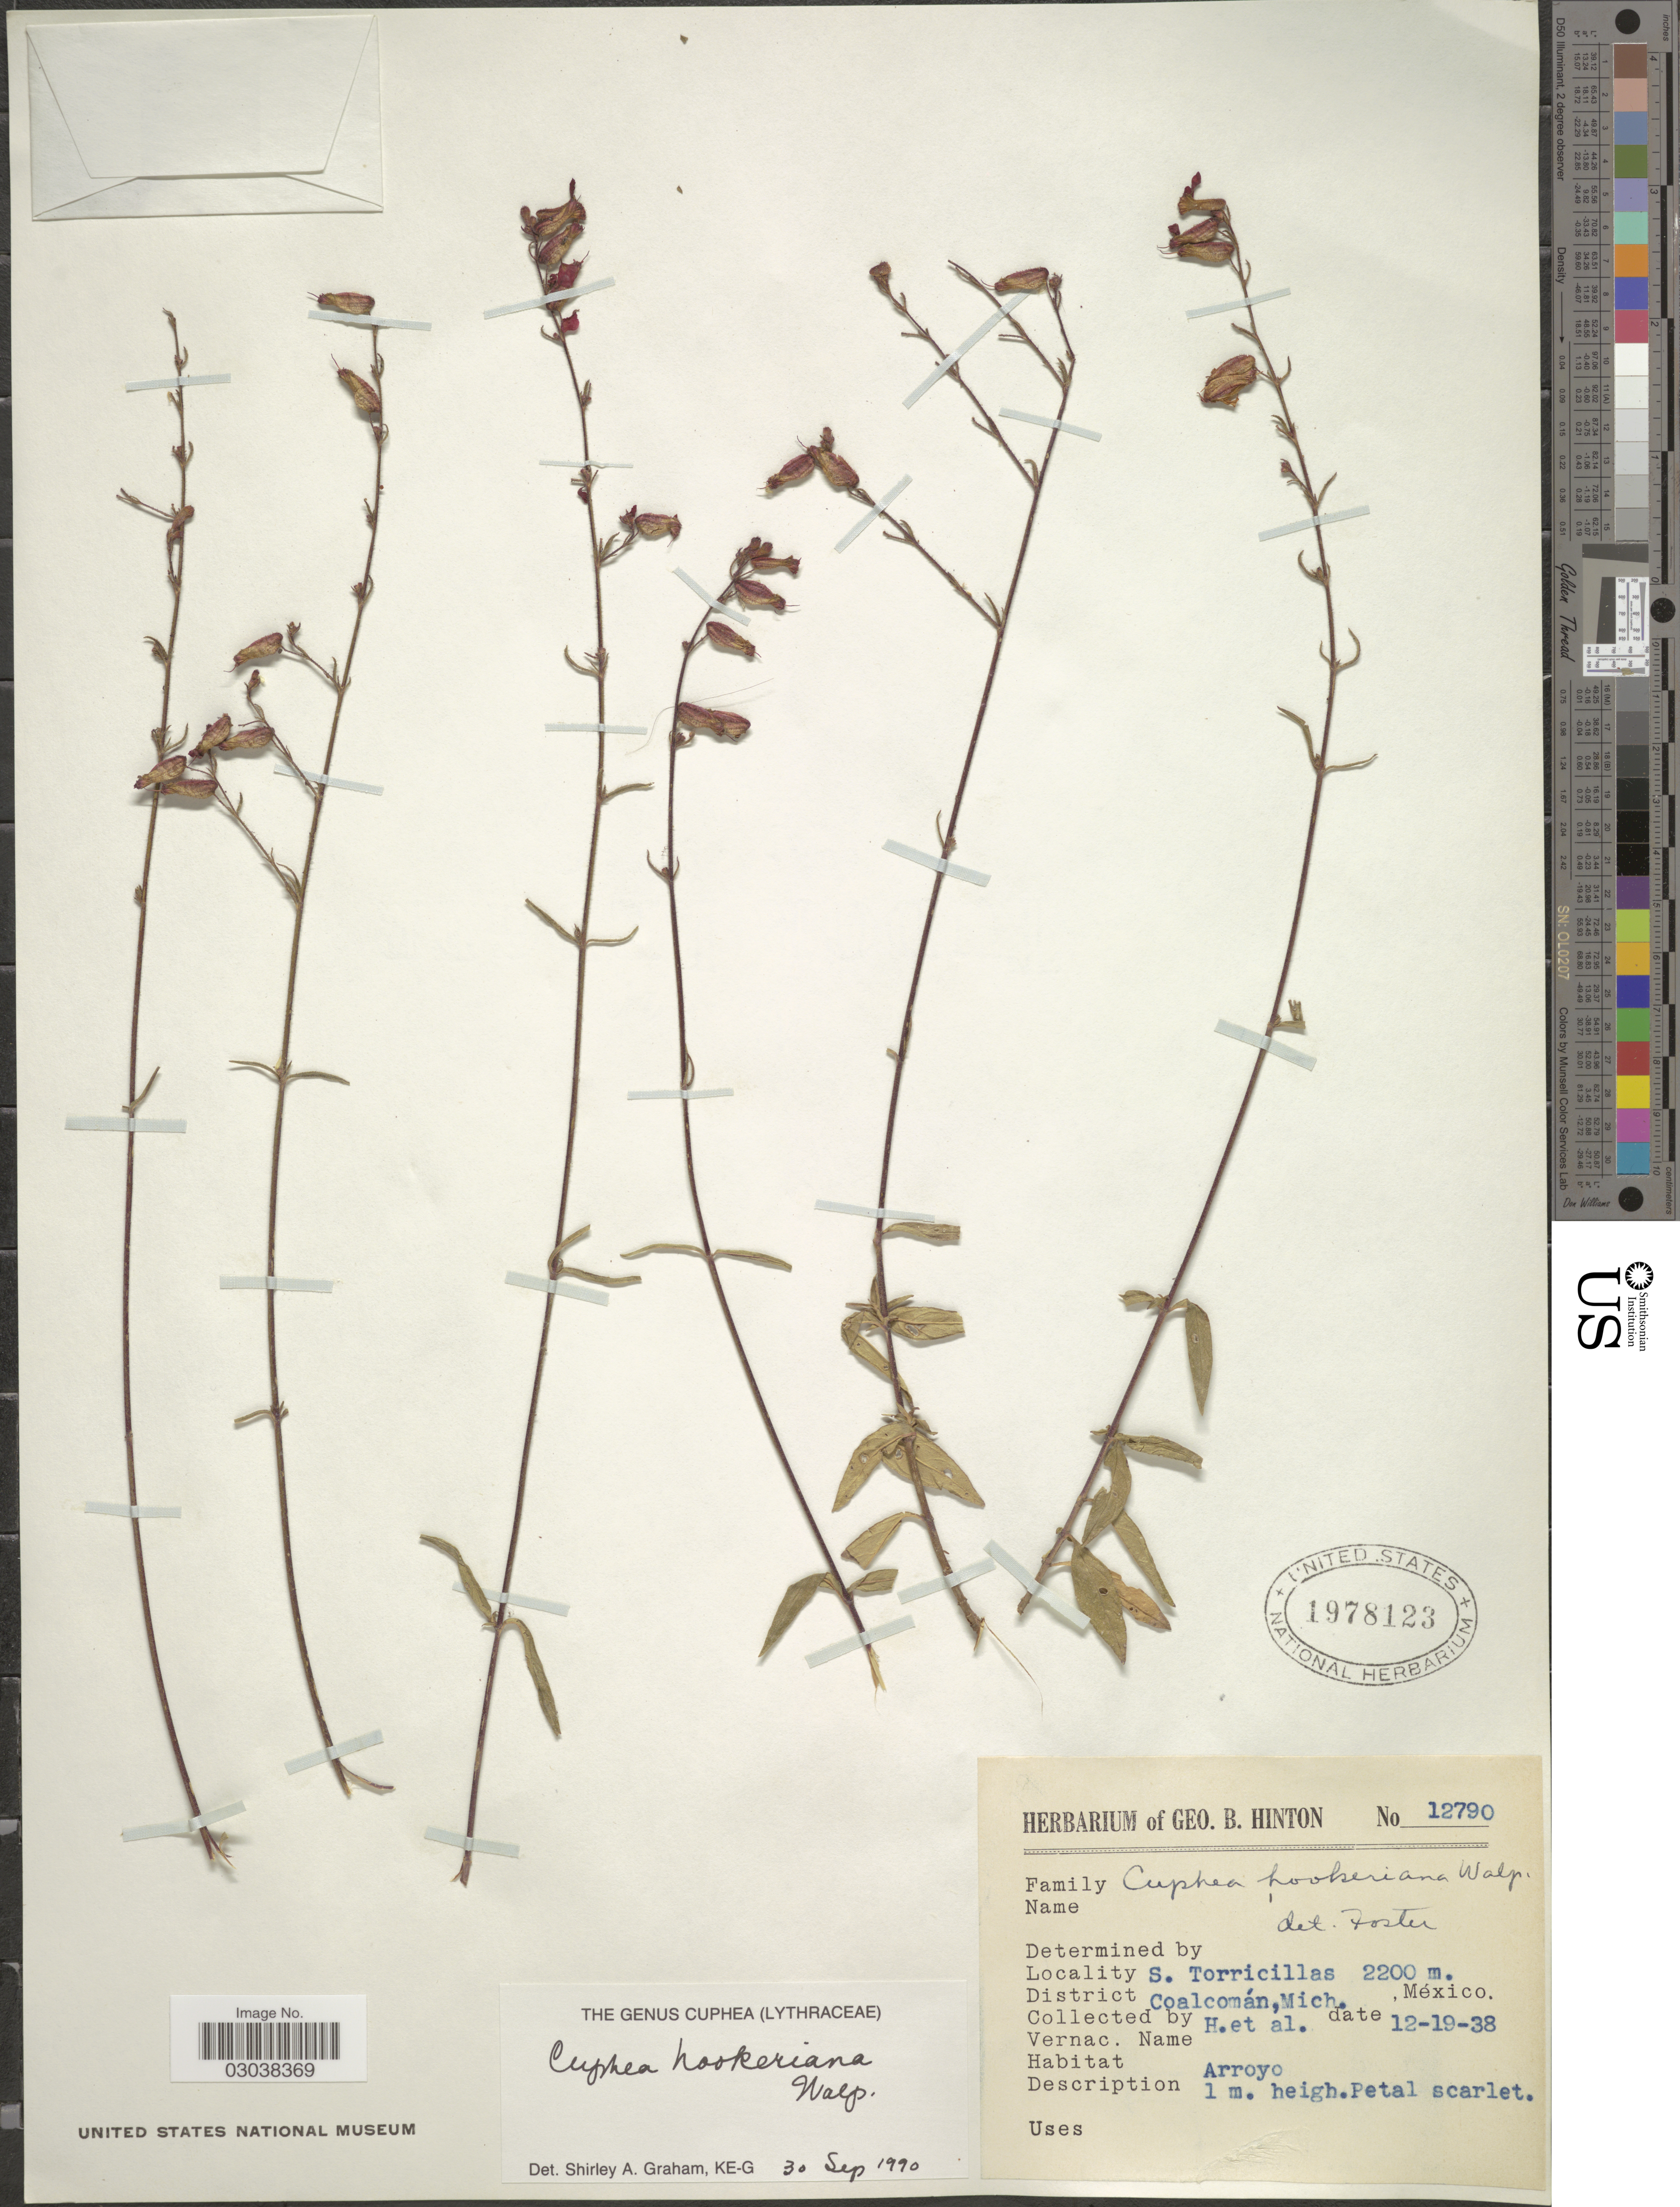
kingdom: Plantae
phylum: Tracheophyta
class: Magnoliopsida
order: Myrtales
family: Lythraceae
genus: Cuphea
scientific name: Cuphea hookeriana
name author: Walp.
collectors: G. B. Hinton & et al.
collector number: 12790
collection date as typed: Transcribed d/m/y: 19/12/38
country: Mexico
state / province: Michoacán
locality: S. Torricillas. District Coalcomán, Mich.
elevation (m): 2200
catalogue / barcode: US 1978123